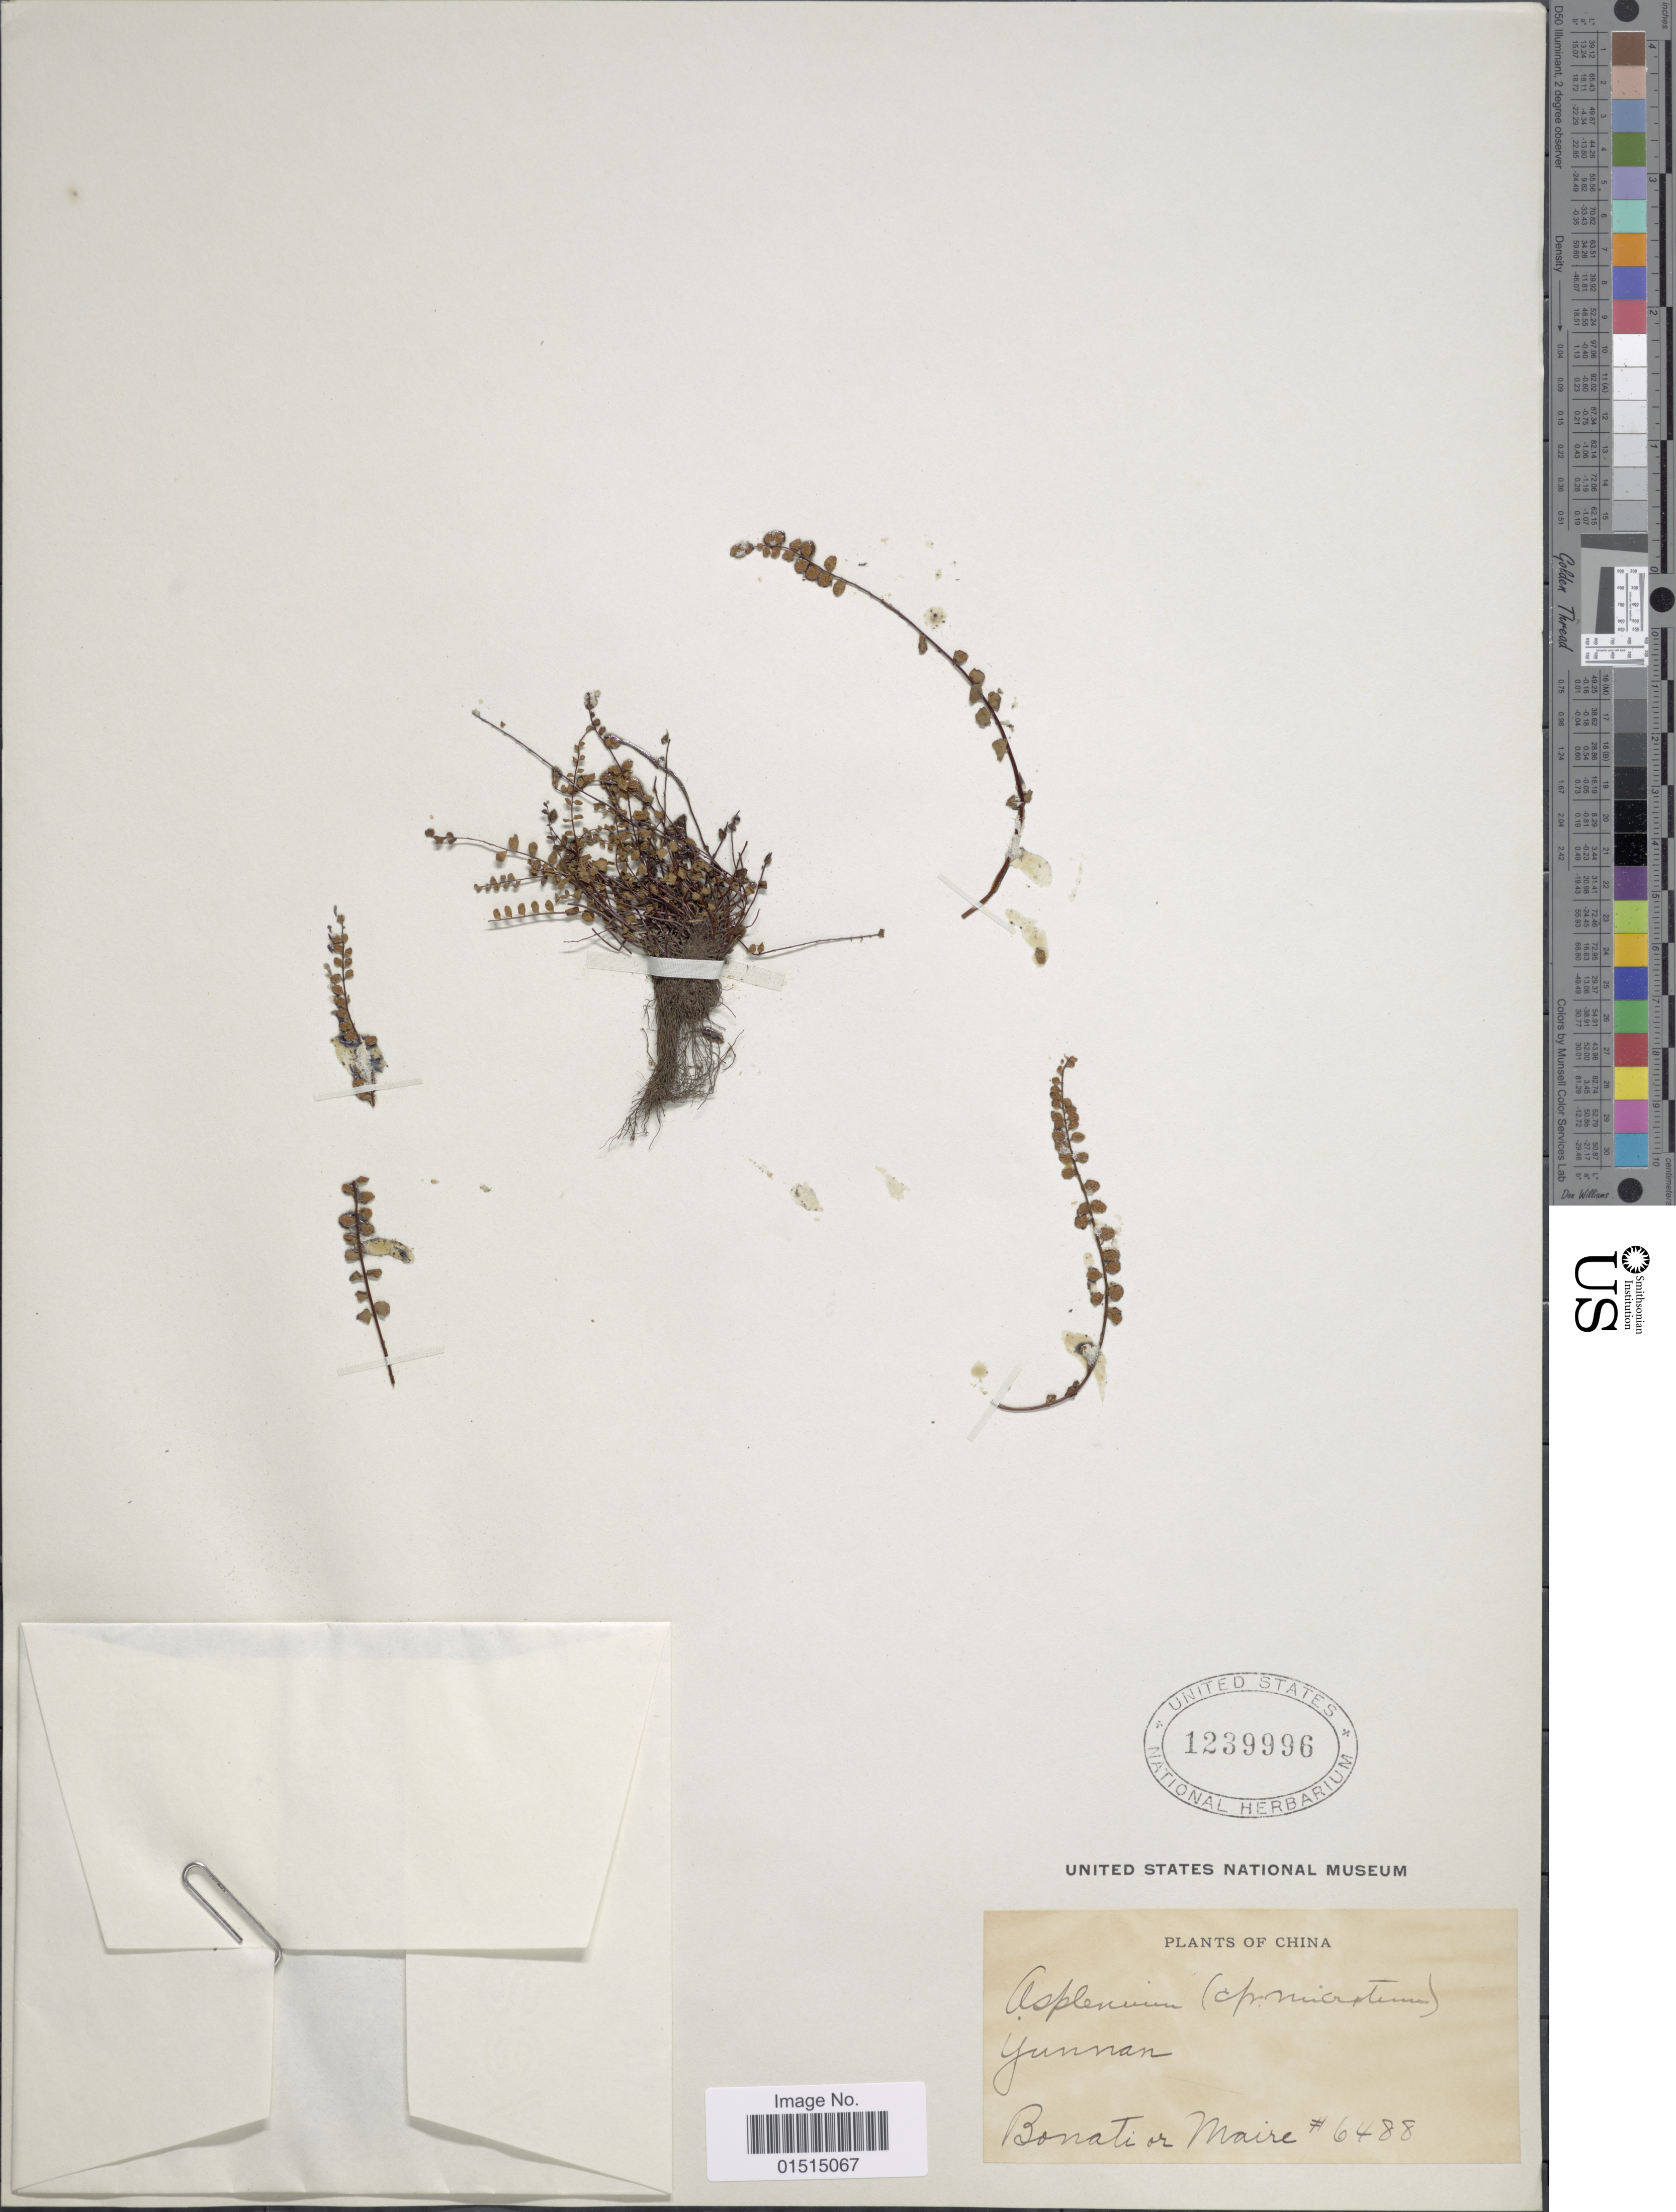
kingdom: Plantae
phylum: Tracheophyta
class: Polypodiopsida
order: Polypodiales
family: Aspleniaceae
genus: Asplenium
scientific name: Asplenium microtum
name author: Maxon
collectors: -. Bonati & Maire, --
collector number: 6488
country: China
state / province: Yunnan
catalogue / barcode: US 1239996